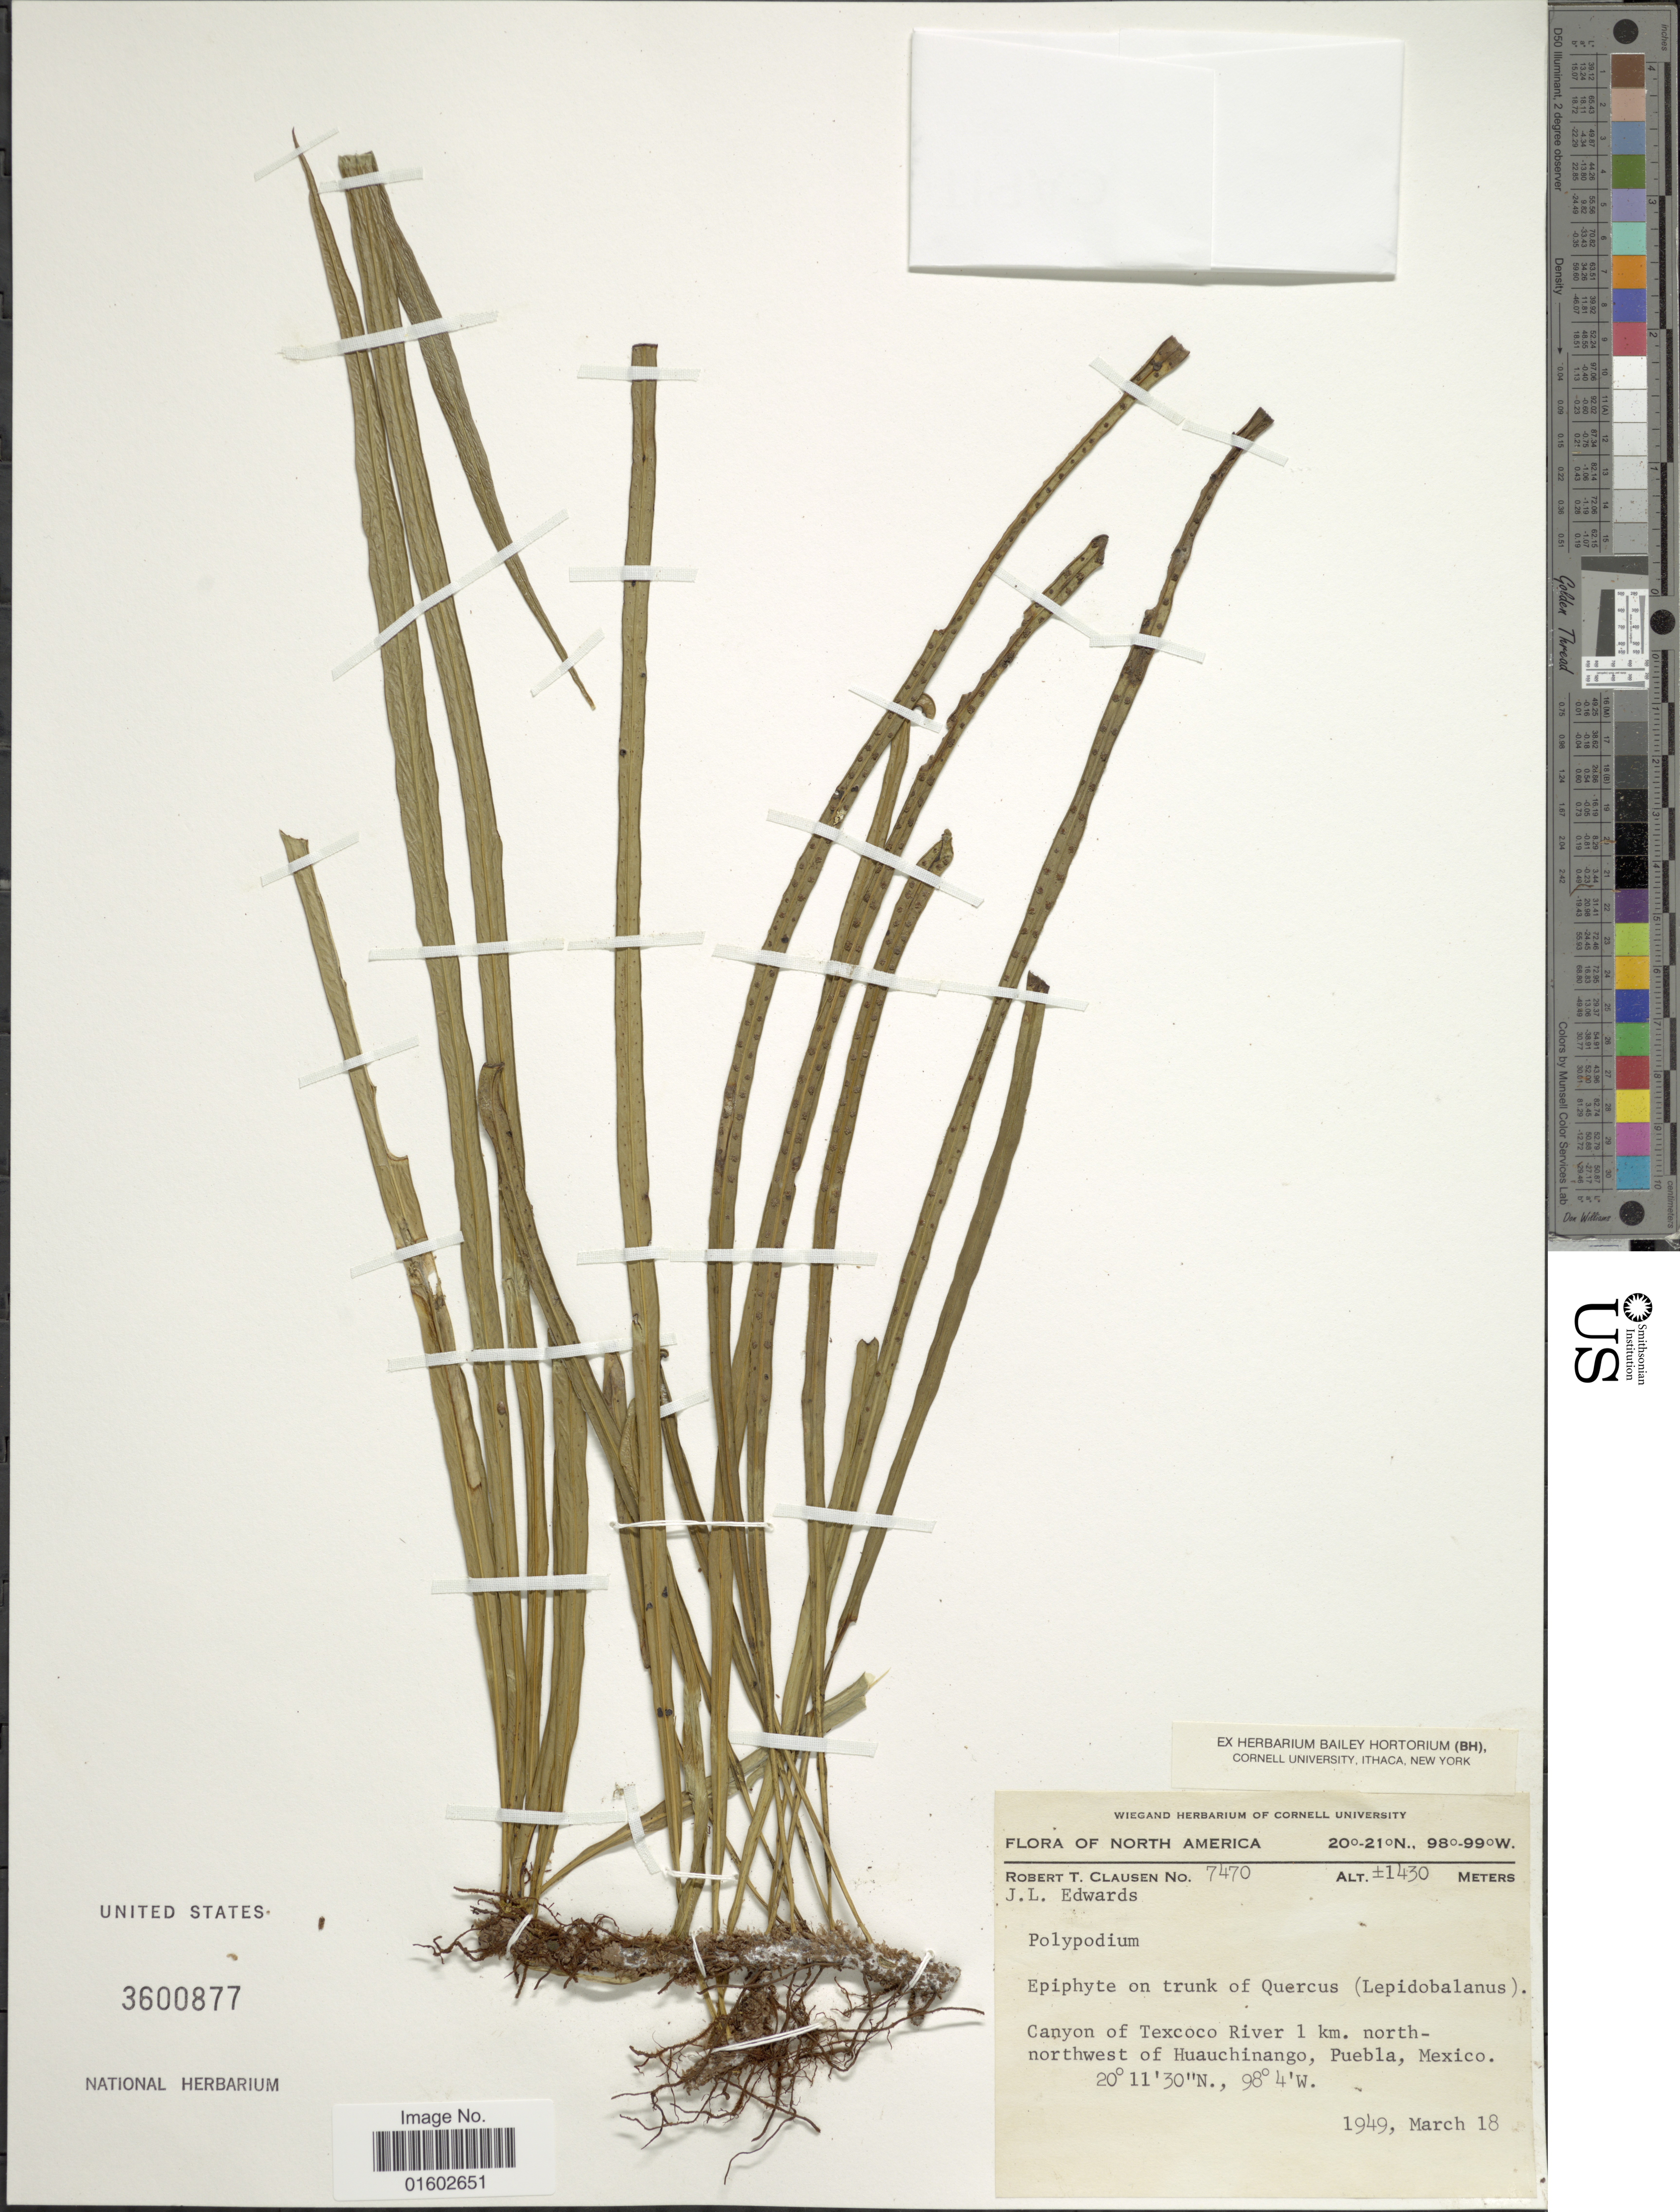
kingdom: Plantae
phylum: Tracheophyta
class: Polypodiopsida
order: Polypodiales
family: Polypodiaceae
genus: Campyloneurum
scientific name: Campyloneurum angustifolium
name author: (Sw.) Fée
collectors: R. T. Clausen & J. Edwards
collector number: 7470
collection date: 1949-03-18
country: Mexico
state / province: Puebla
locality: Canyon of Texcoco River, 1 km. northnorthwest of Huachinango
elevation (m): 1430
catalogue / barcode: US 3600877